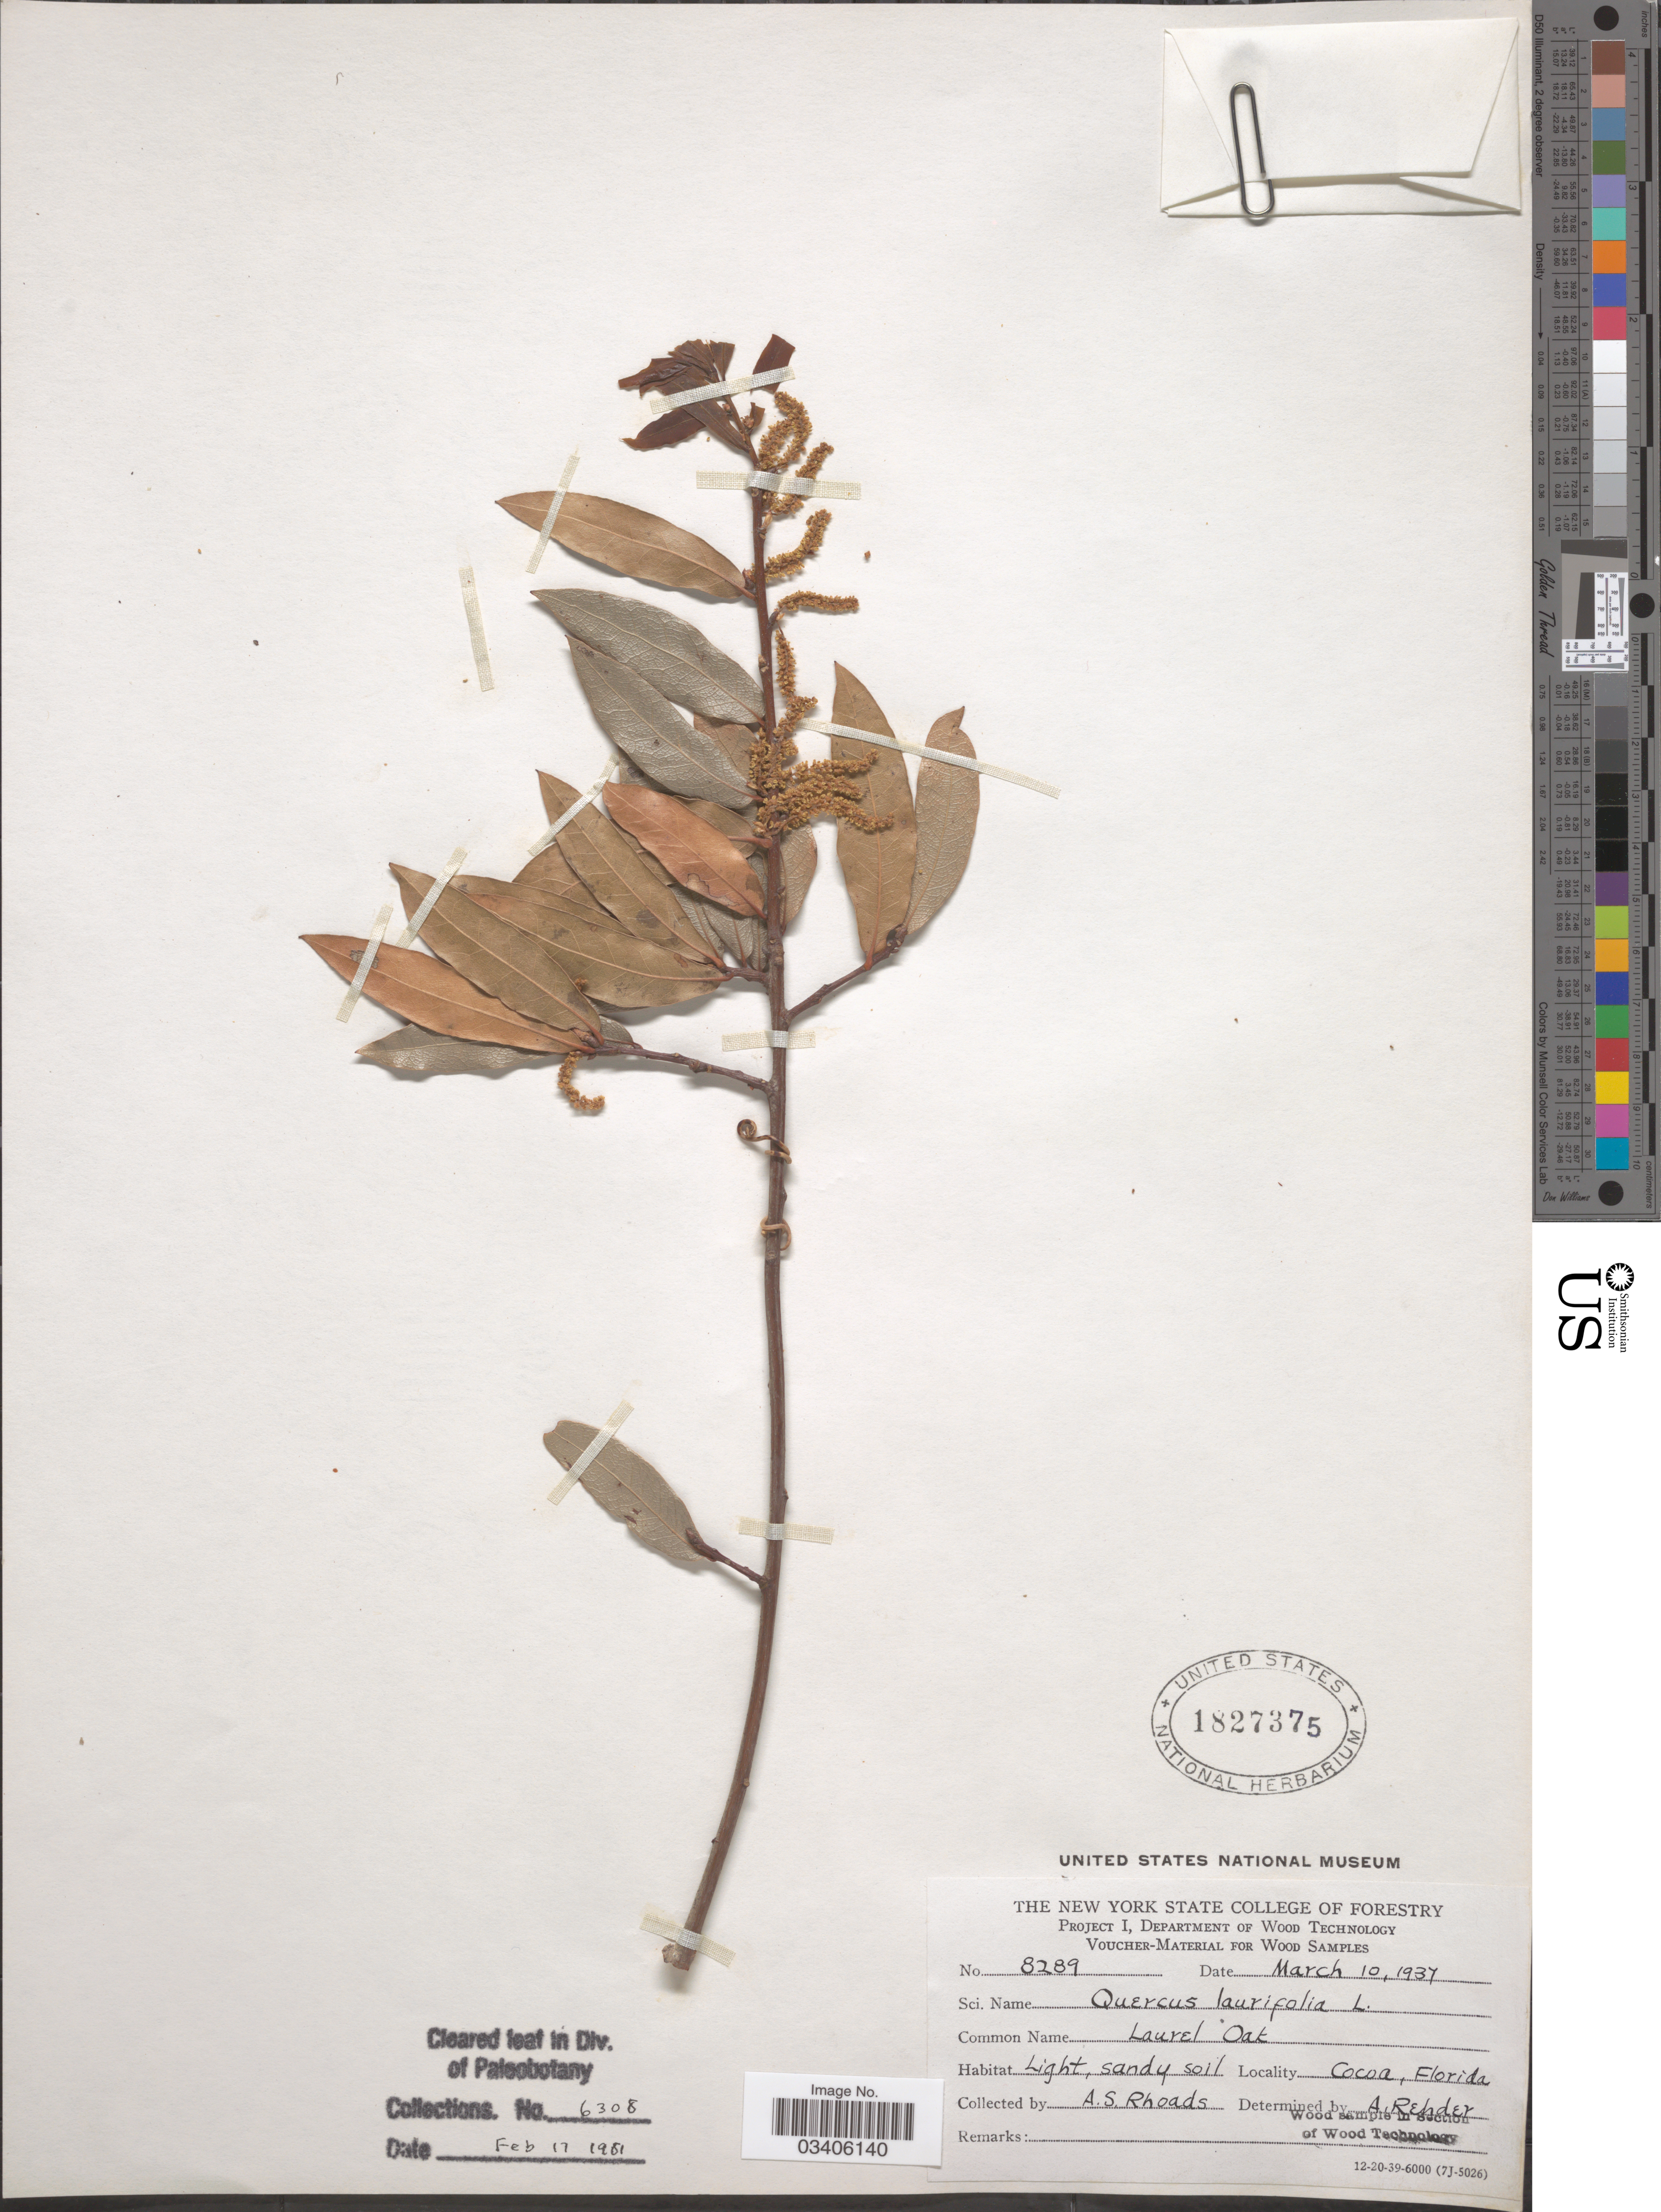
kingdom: Plantae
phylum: Tracheophyta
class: Magnoliopsida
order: Fagales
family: Fagaceae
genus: Quercus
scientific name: Quercus laurifolia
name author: Michx.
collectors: A. Rhoads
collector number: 8289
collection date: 1937-03-10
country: United States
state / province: Florida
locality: Cocoa.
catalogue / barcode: US 1827375